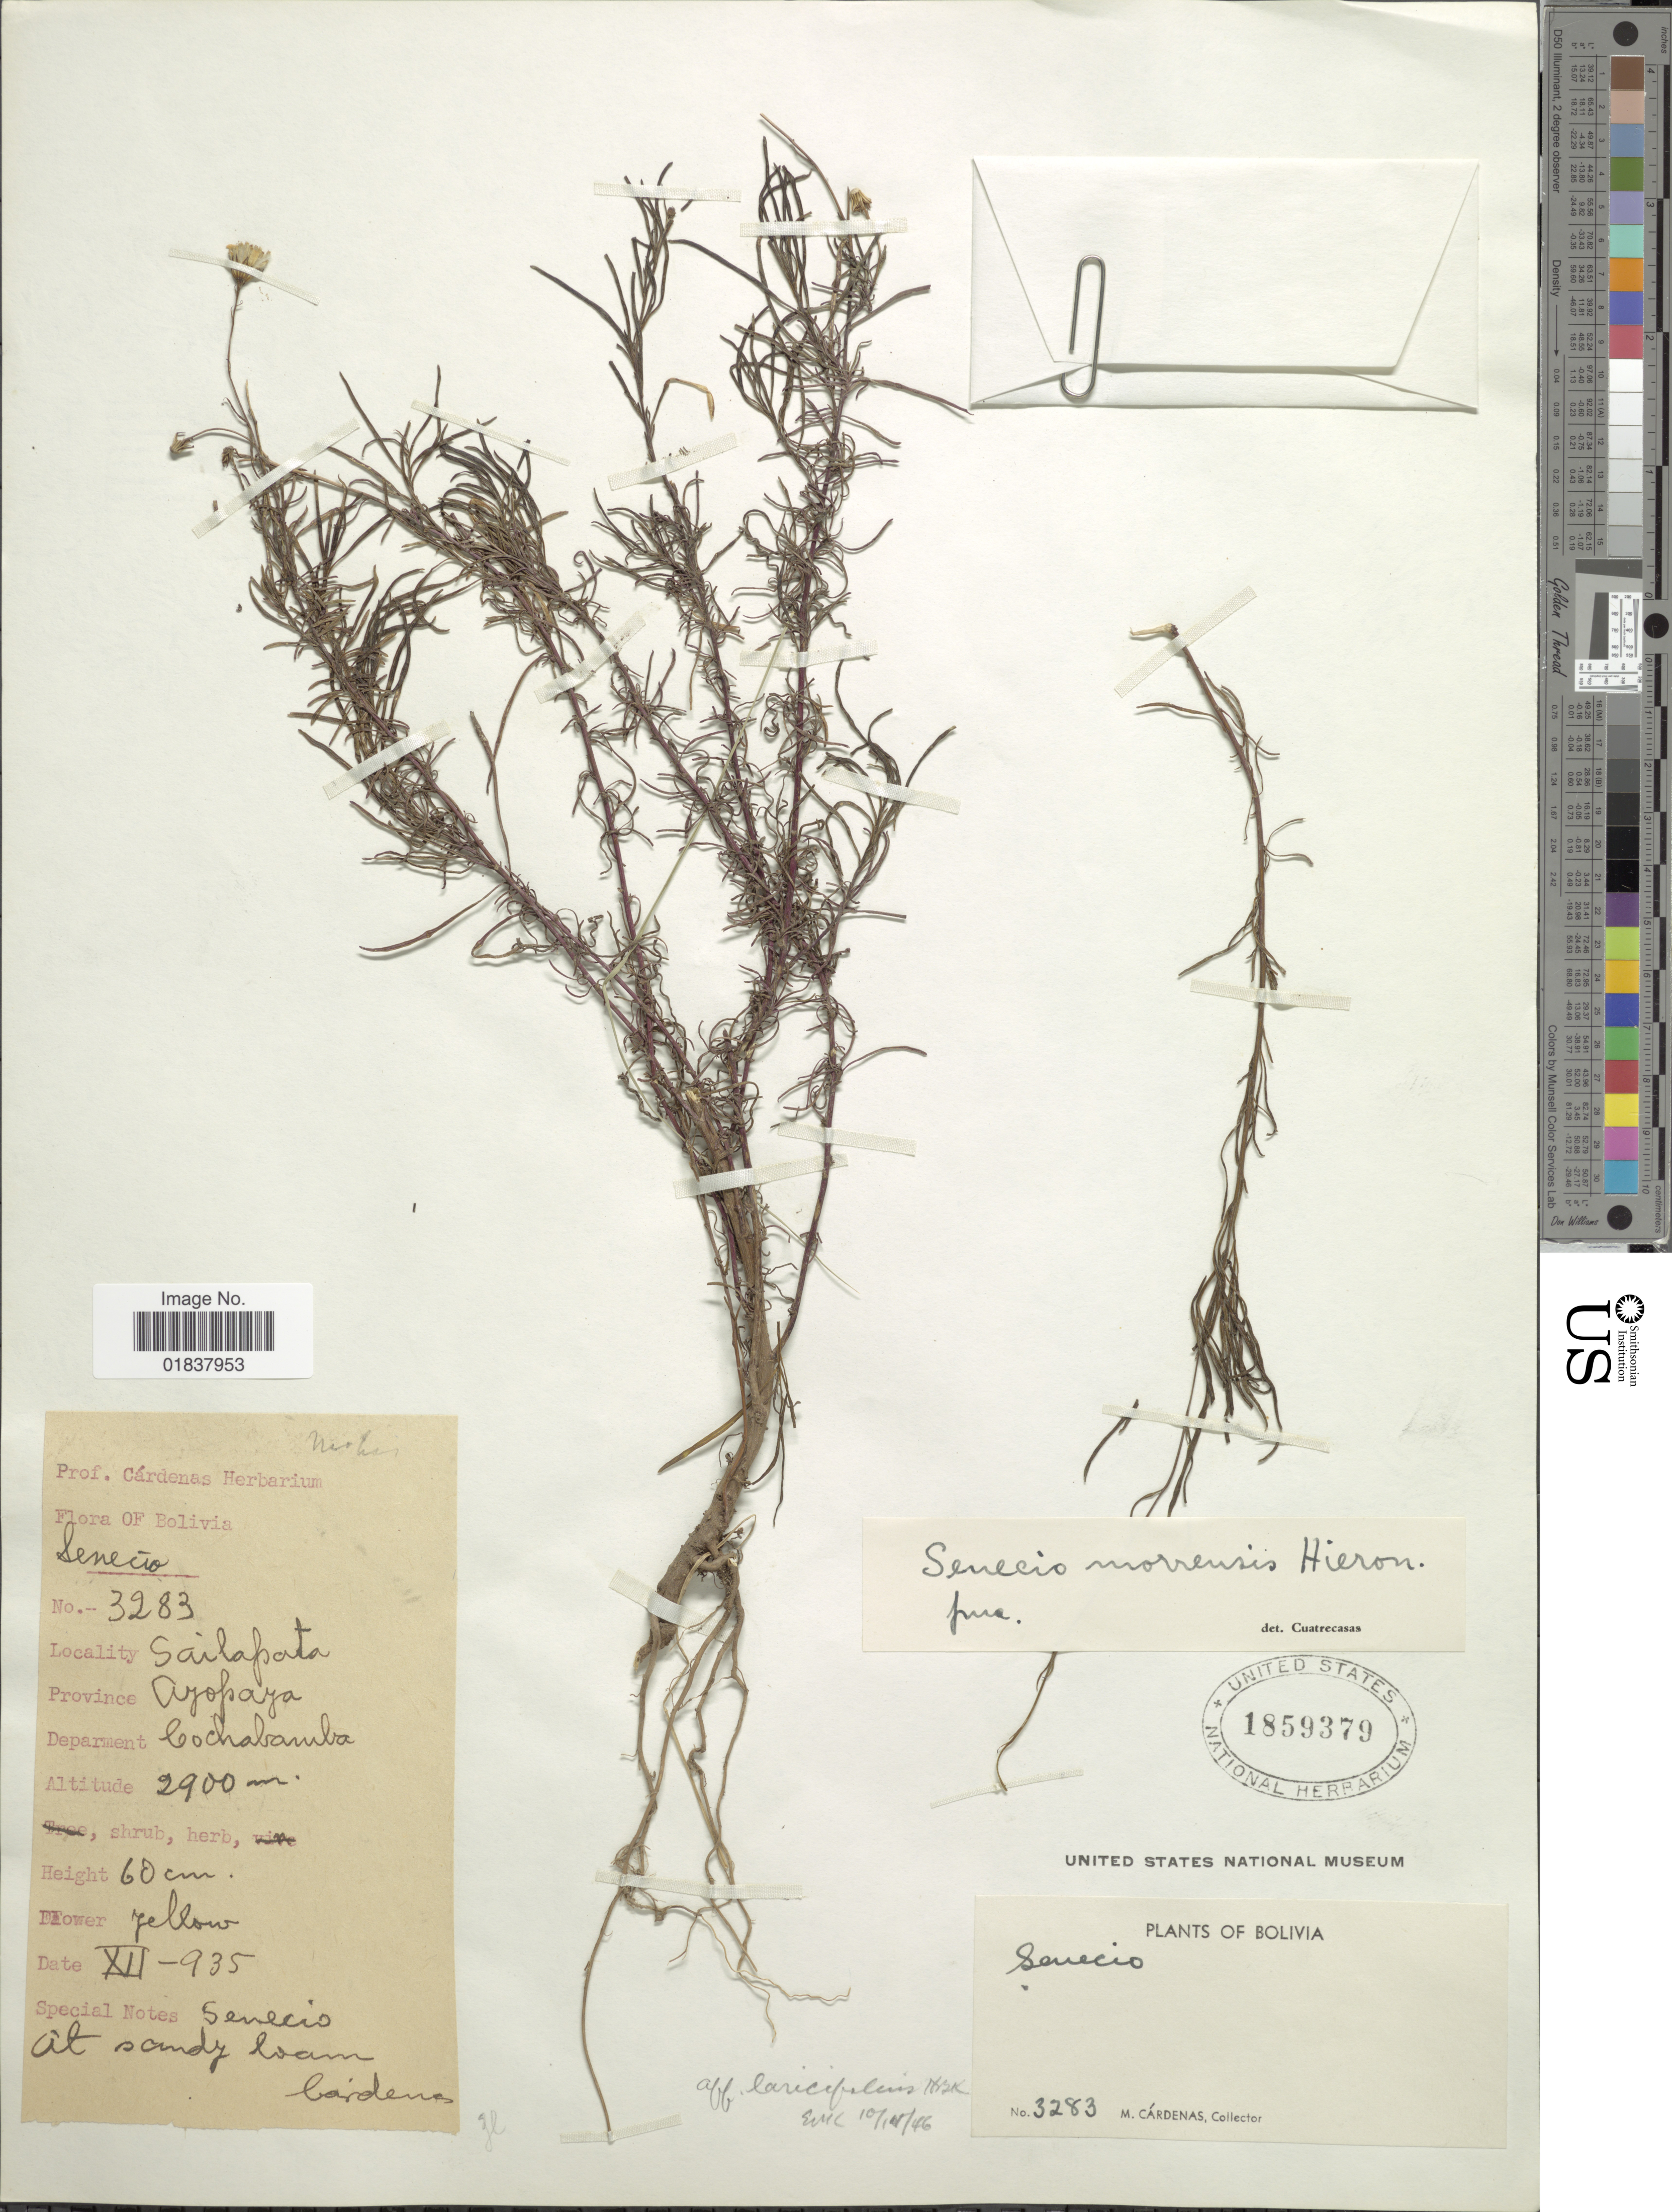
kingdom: Plantae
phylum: Tracheophyta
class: Magnoliopsida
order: Asterales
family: Asteraceae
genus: Senecio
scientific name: Senecio laricifolius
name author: Kunth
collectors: M. Cárdenas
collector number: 3283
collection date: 1935-12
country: Bolivia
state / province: Cochabamba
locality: Sailapata, Province Ayopaya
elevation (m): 2900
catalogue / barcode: US 1859379